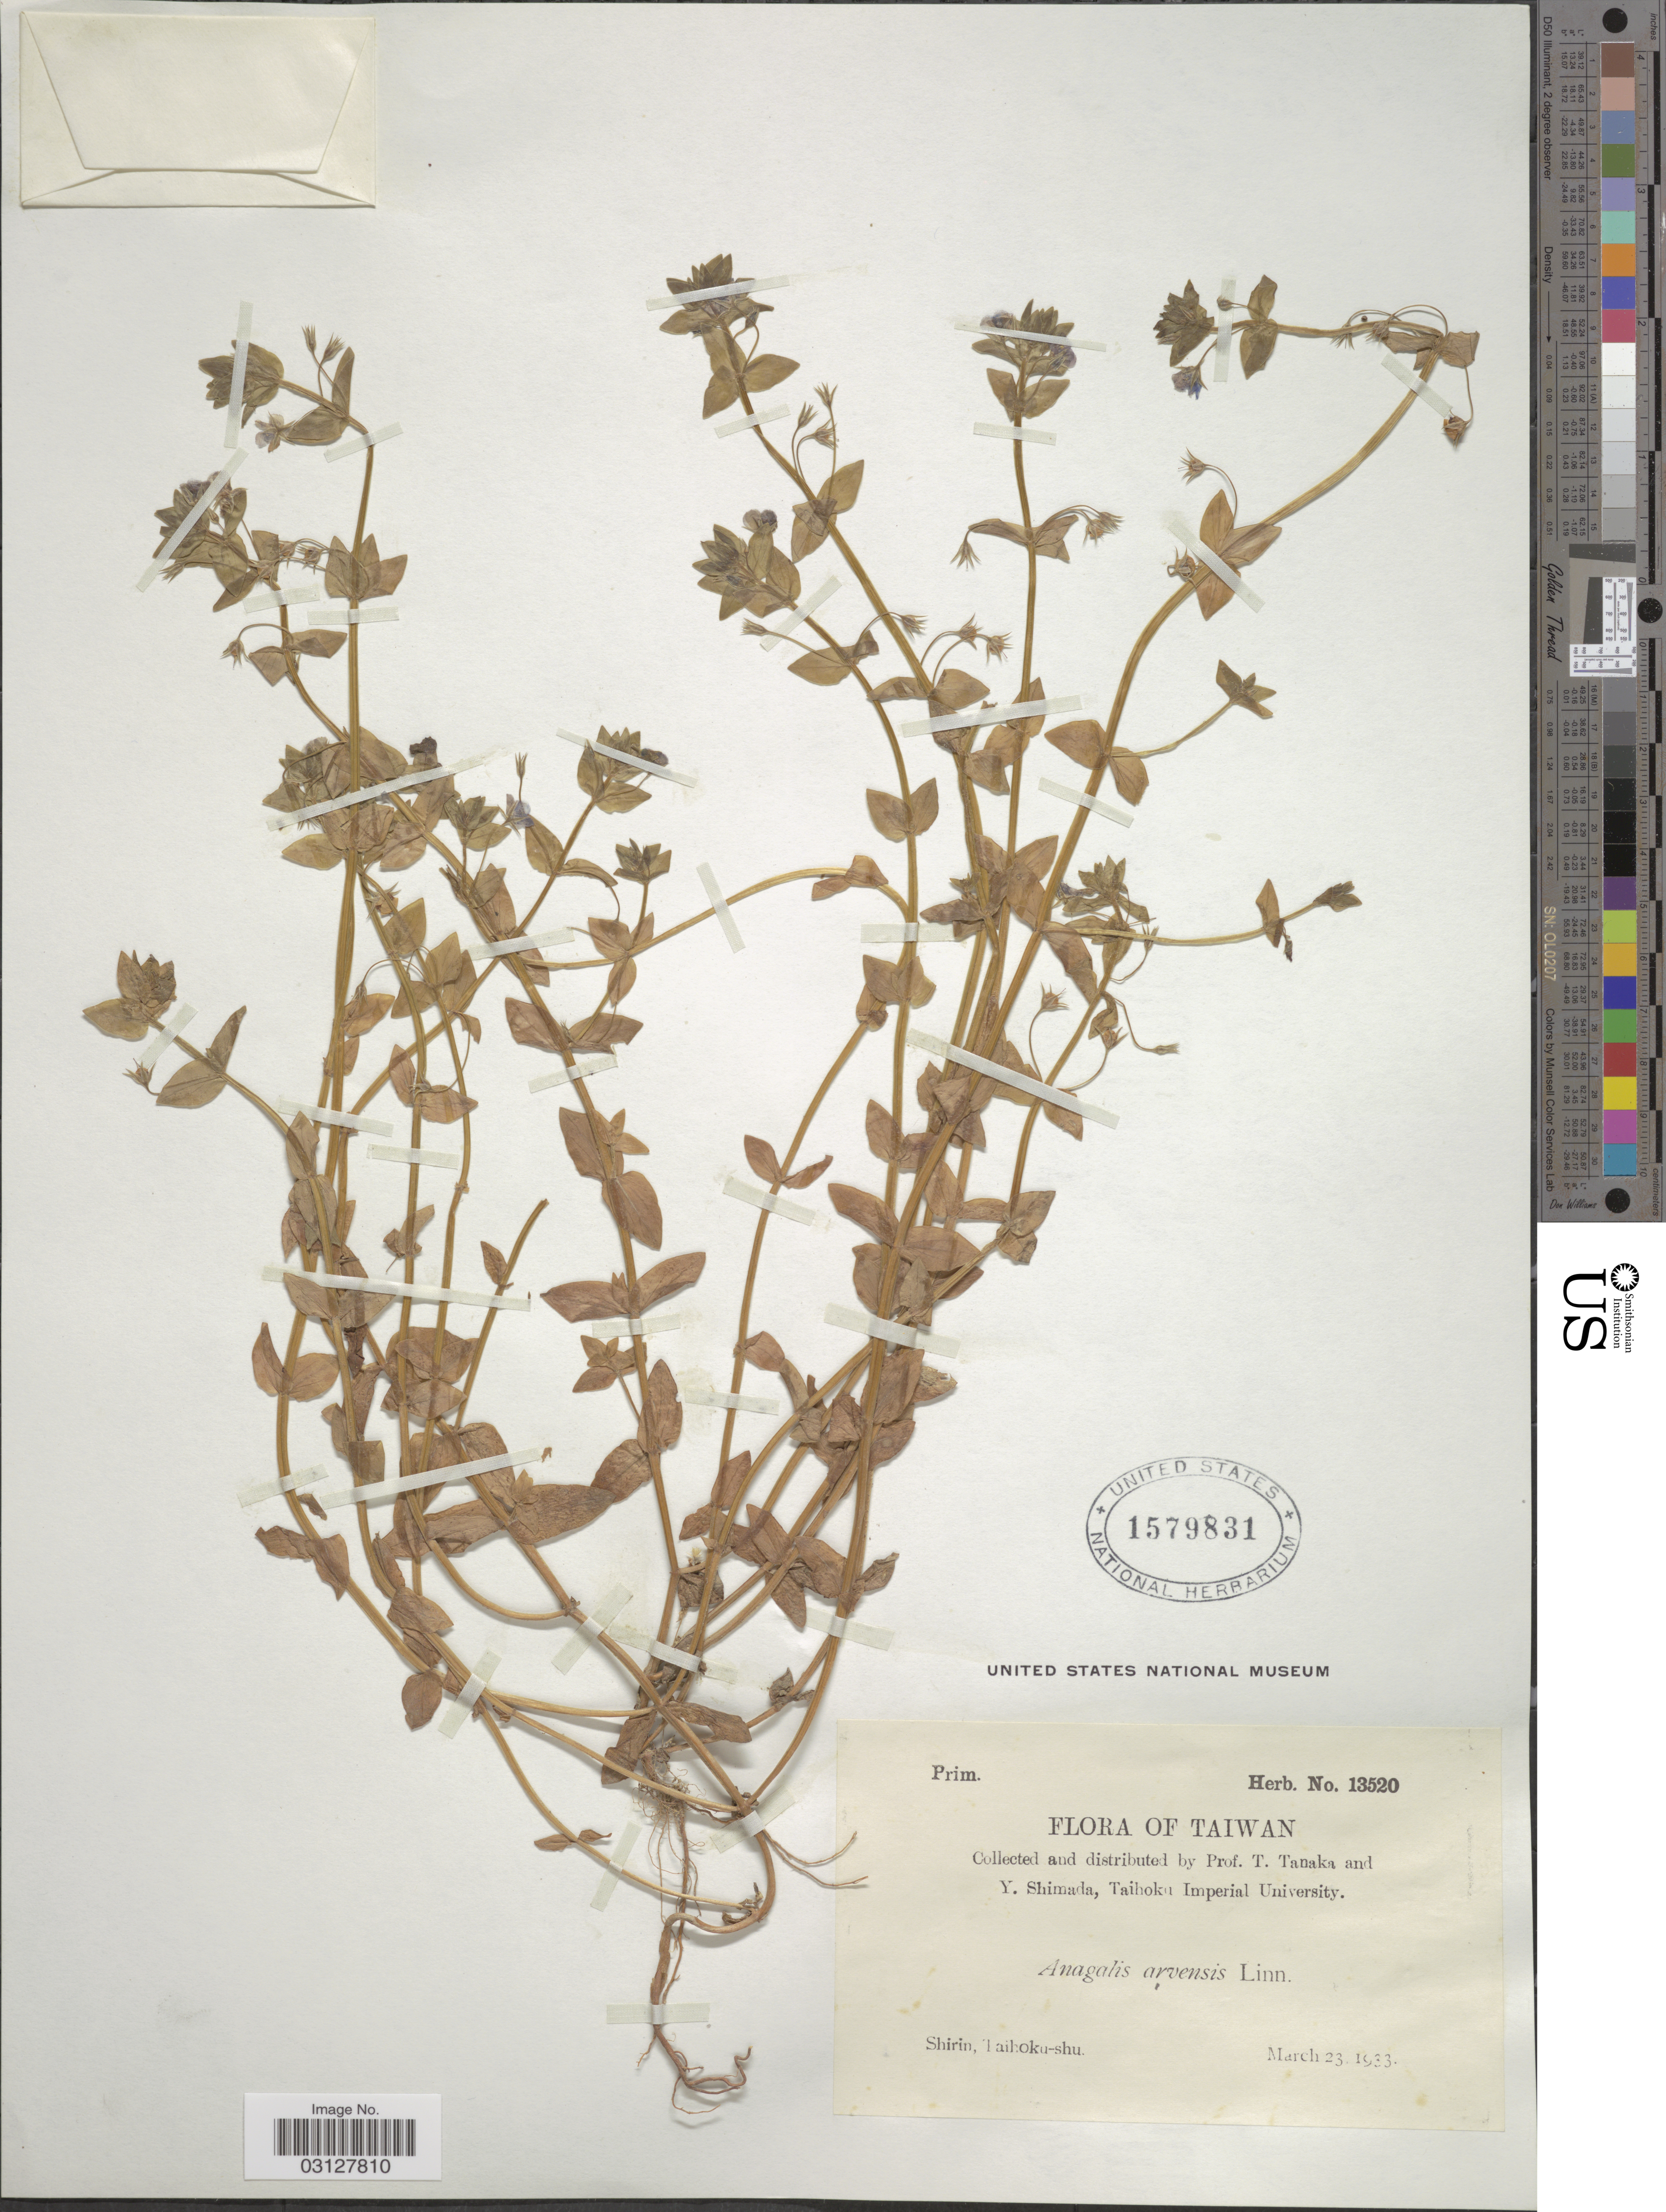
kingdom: Plantae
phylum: Tracheophyta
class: Magnoliopsida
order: Ericales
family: Primulaceae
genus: Anagallis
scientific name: Anagallis arvensis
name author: L.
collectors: T. Tanaka & Y. Shimada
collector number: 13520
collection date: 1933-03-23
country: Taiwan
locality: Shirin, Taihoku-shu.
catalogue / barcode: US 1579831